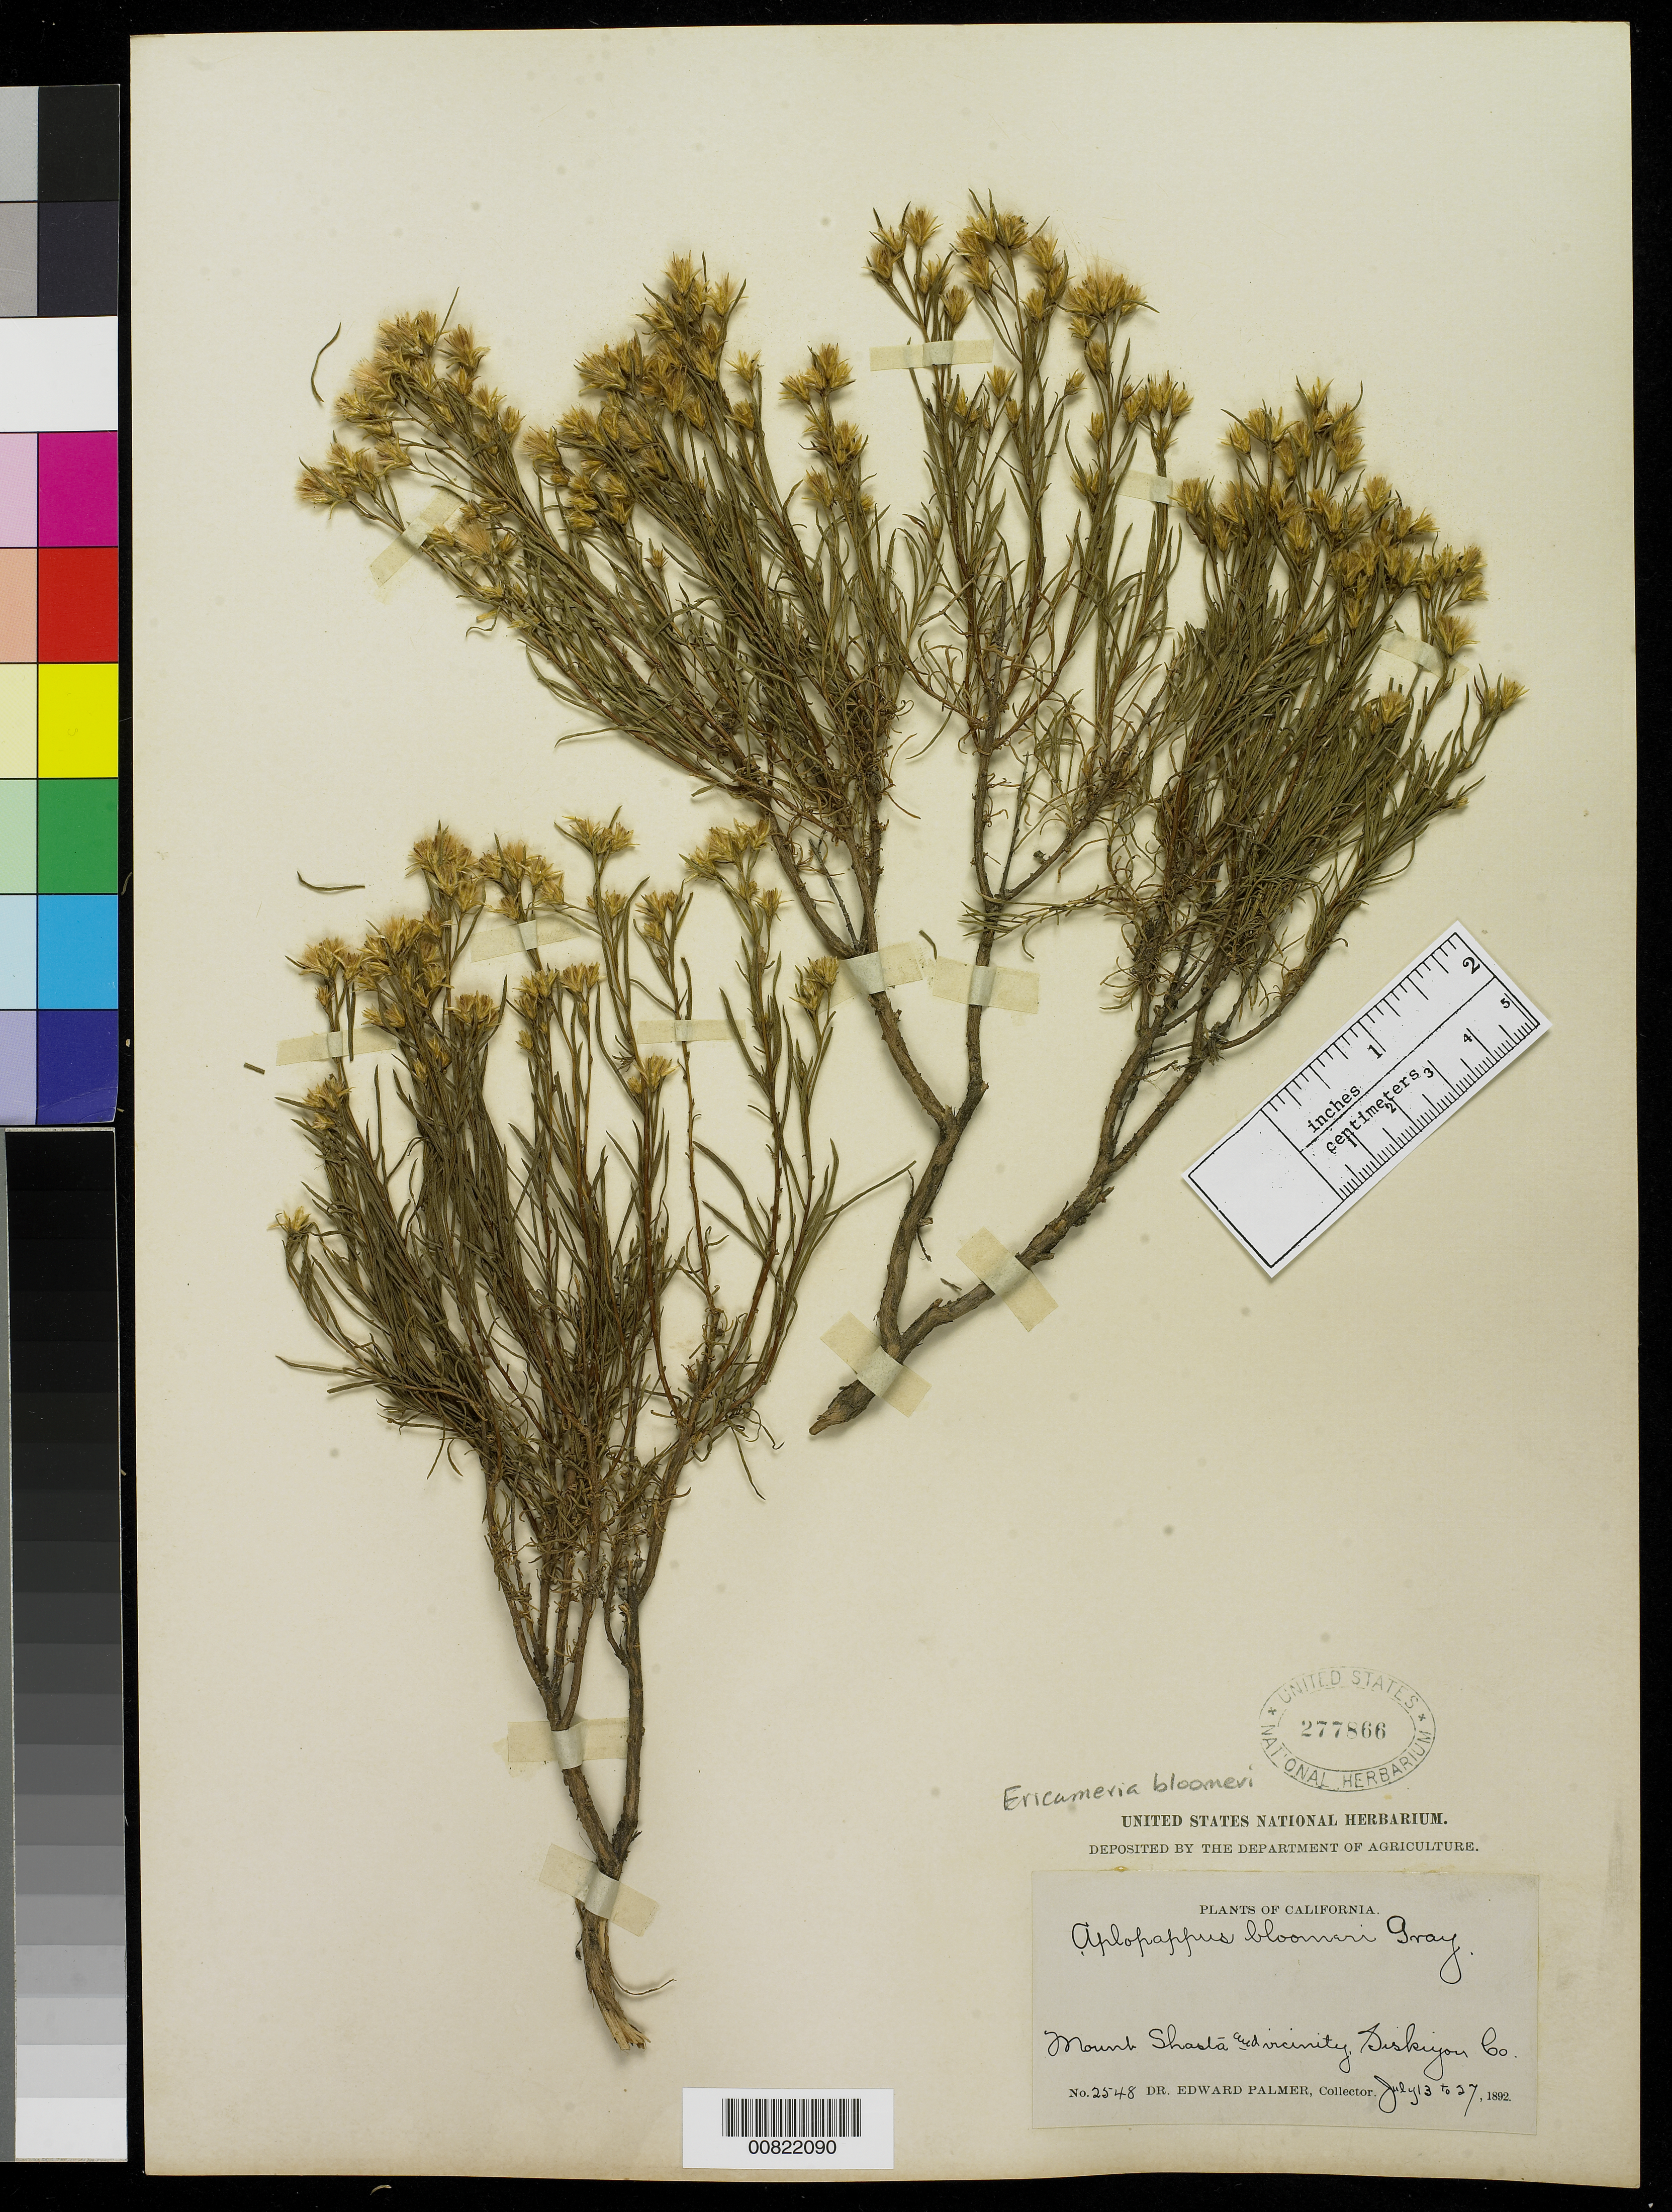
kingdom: Plantae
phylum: Tracheophyta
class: Magnoliopsida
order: Asterales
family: Asteraceae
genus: Ericameria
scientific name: Ericameria bloomeri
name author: (A. Gray) J.F. Macbr.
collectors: E. Palmer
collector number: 2548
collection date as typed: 13 Jul 1892 to 27 Jul 1892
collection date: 1892-07-13/1892-07-27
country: United States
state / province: California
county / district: Siskiyou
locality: Mount Shasta and vicinity, Siskiyou County, California.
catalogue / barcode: US 277866